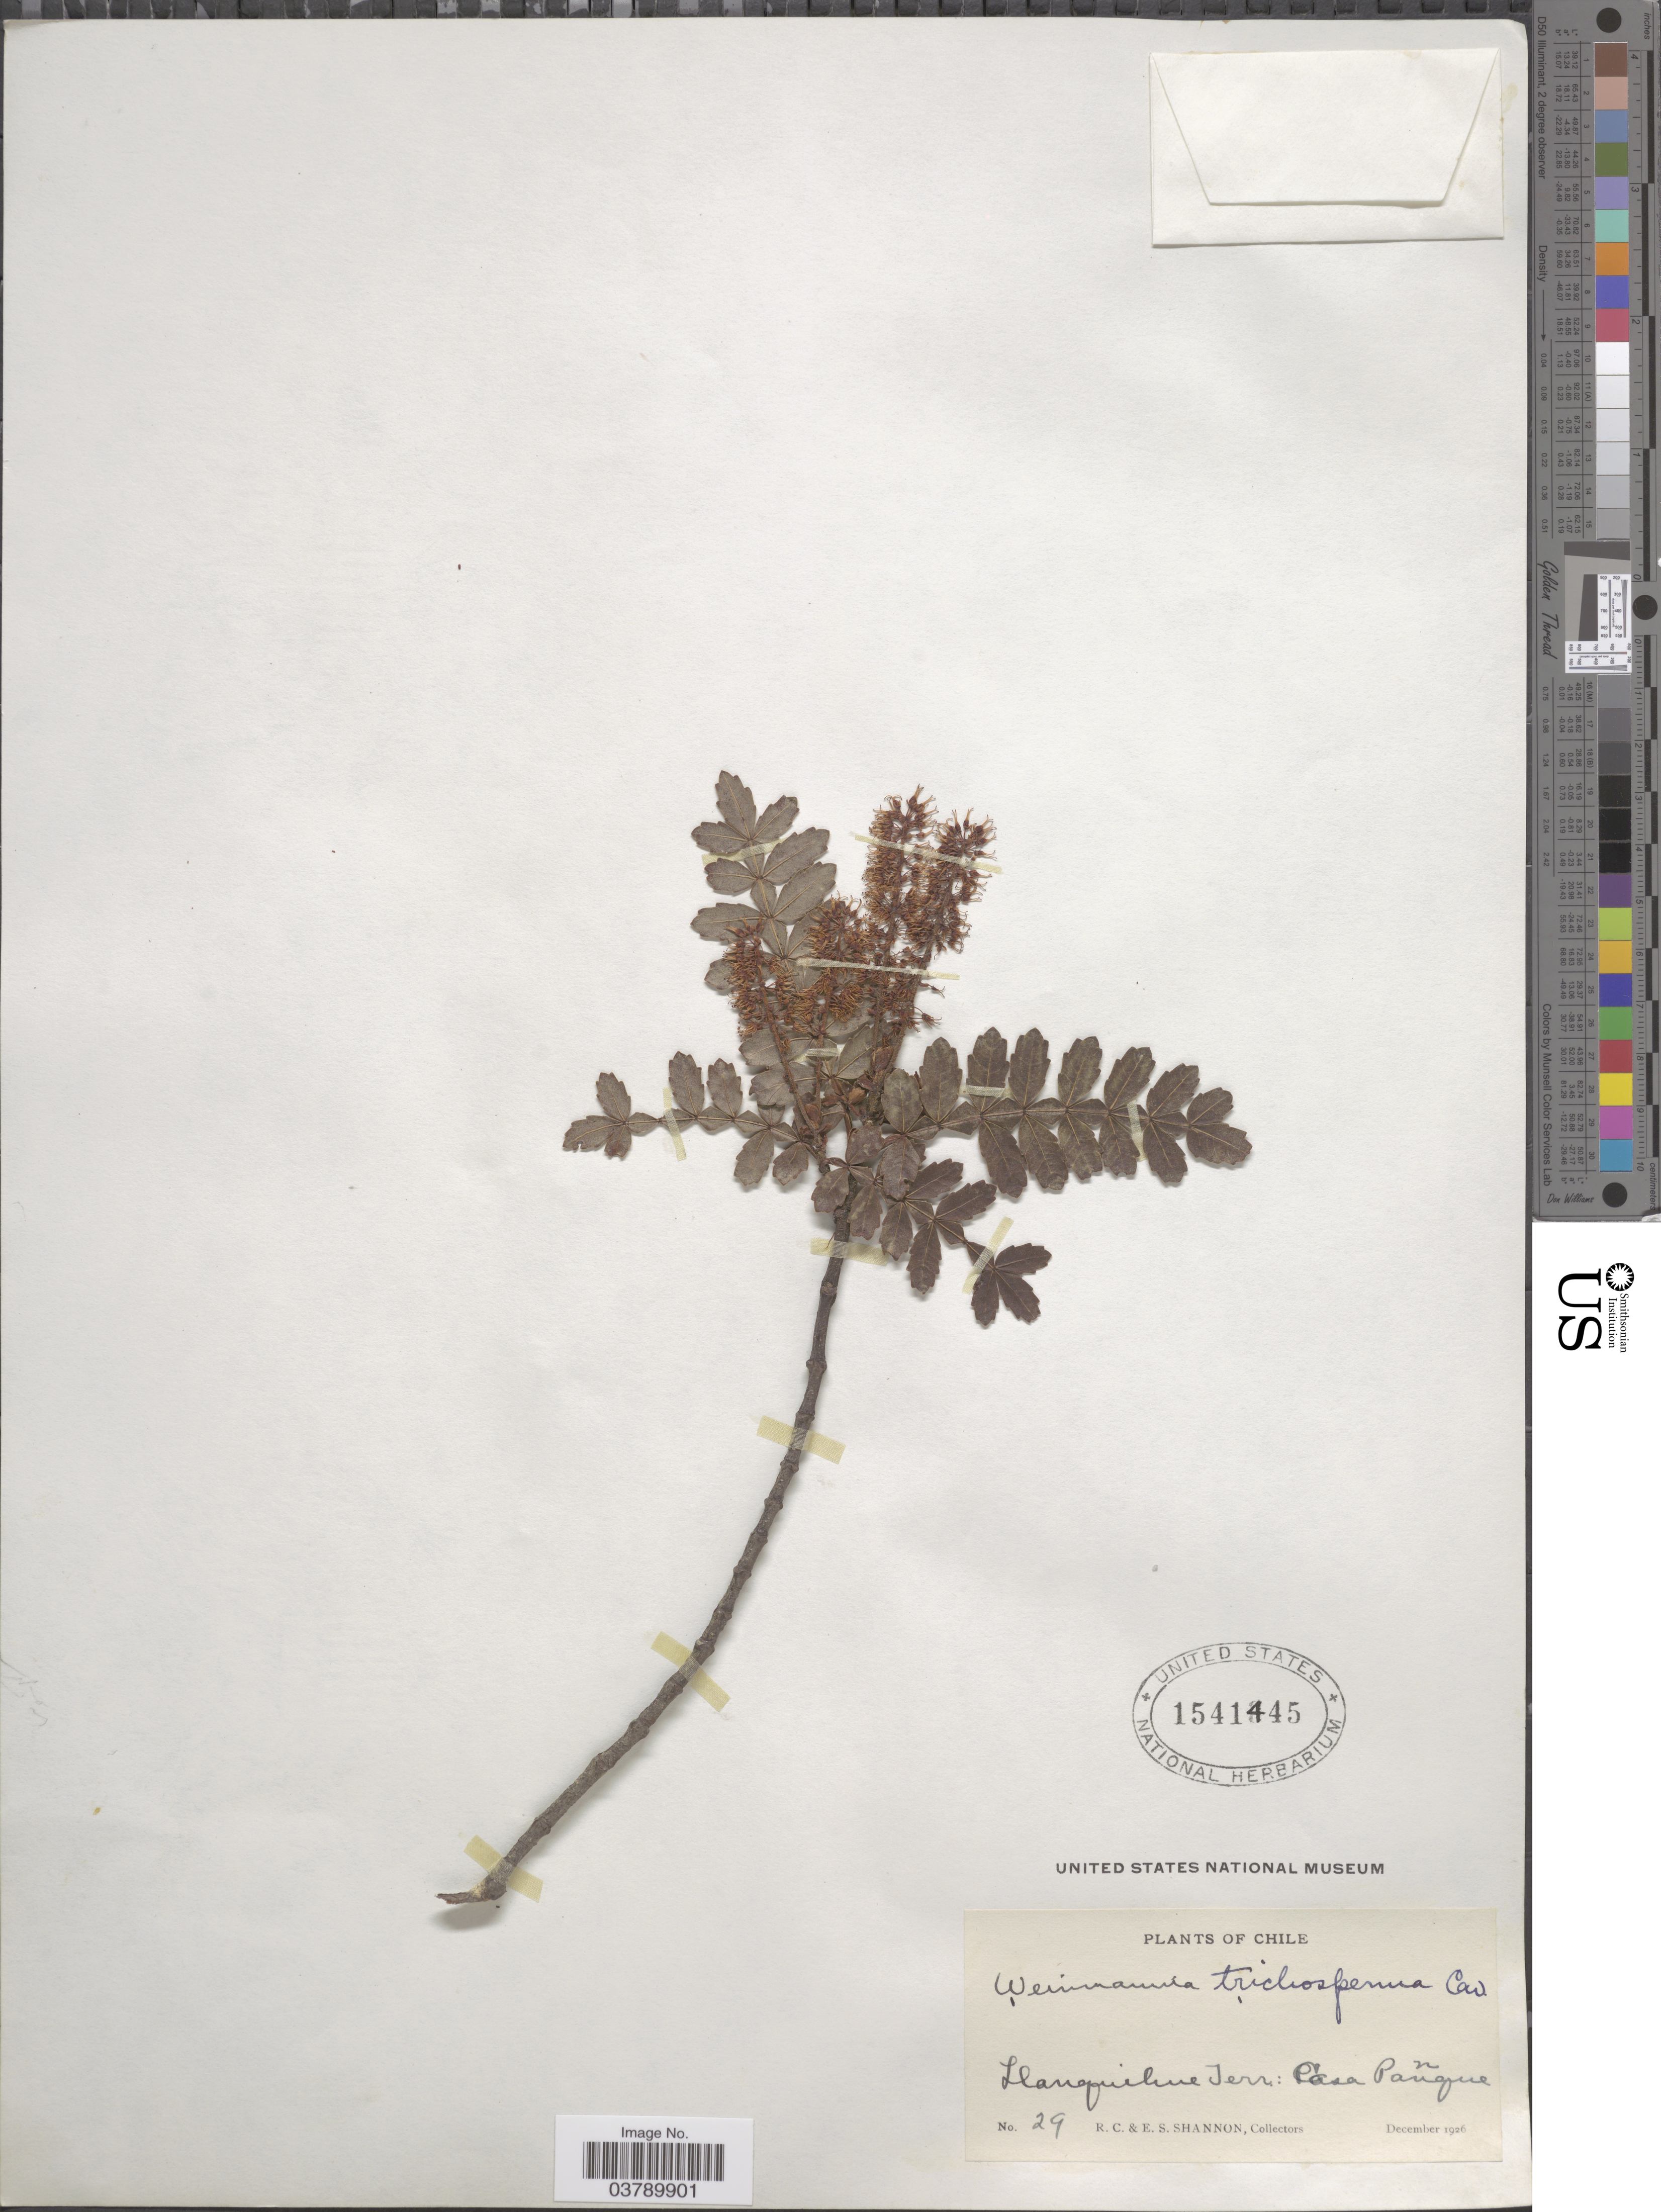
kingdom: Plantae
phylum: Tracheophyta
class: Magnoliopsida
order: Oxalidales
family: Cunoniaceae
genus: Weinmannia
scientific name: Weinmannia trichosperma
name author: Cav.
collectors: R. Shannon & E. Shannon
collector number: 29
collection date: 1926-12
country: Chile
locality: Llanquihue Terr.: Casa Panque.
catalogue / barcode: US 1541445